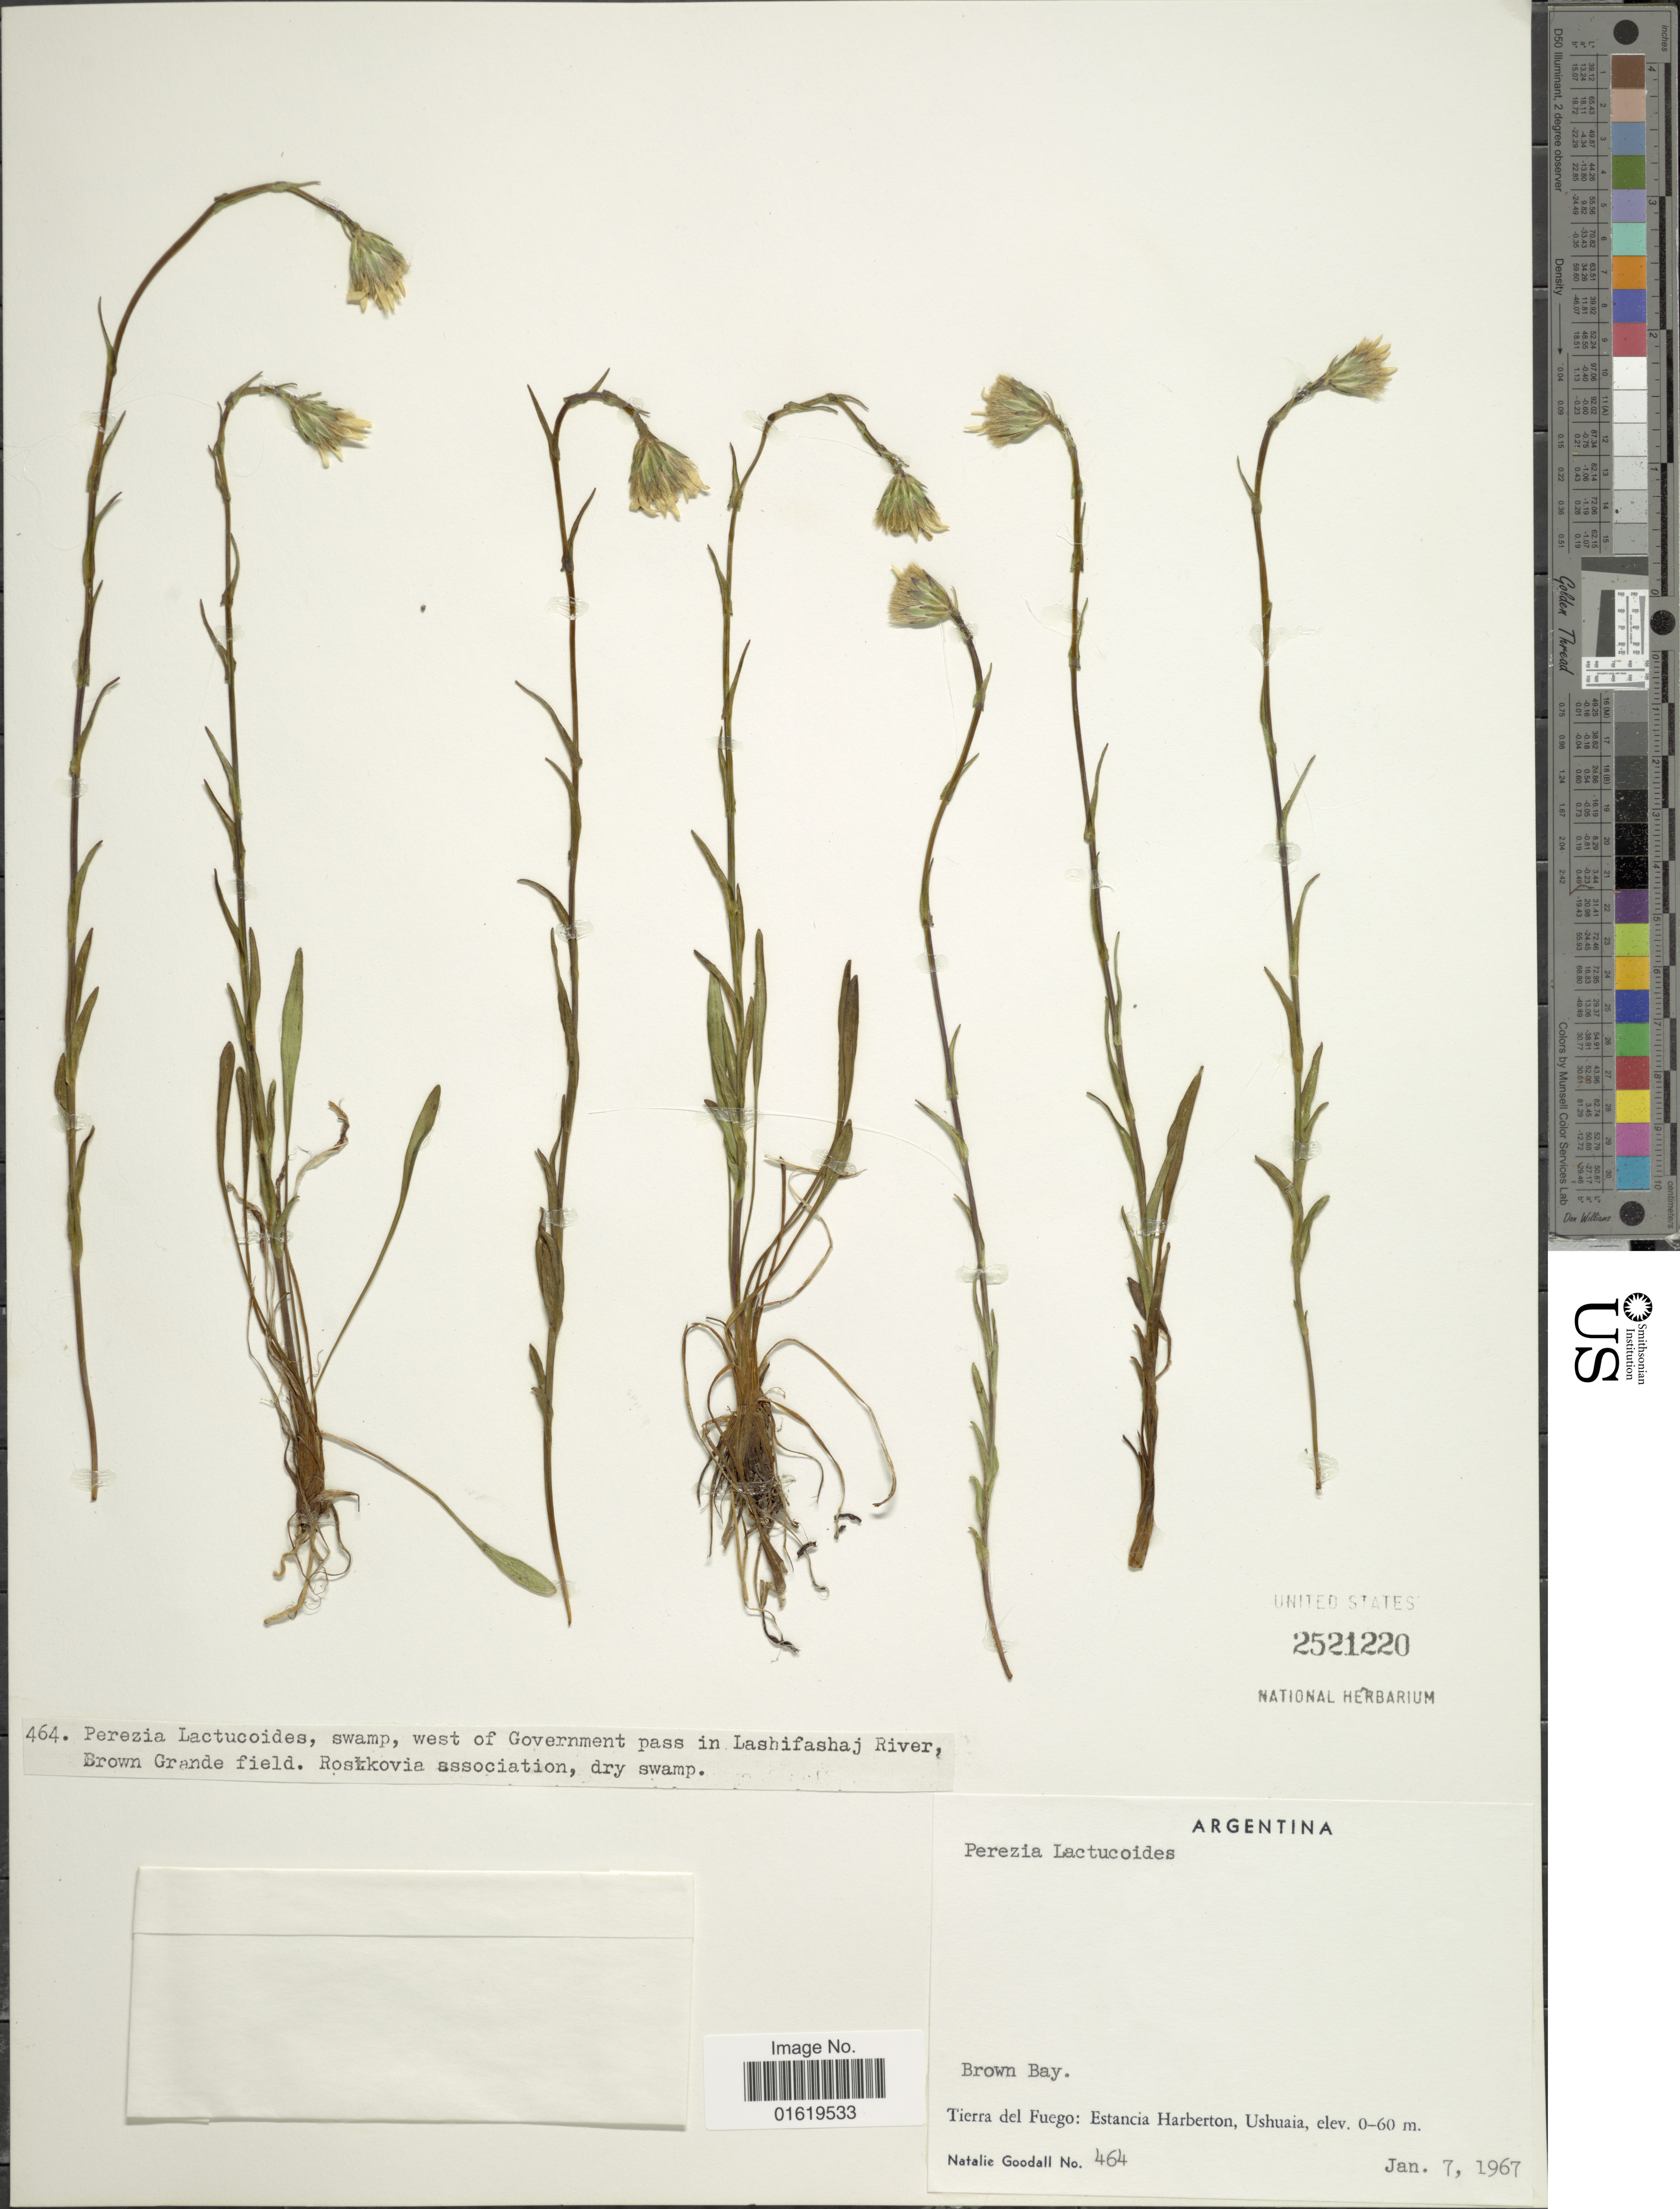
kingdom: Plantae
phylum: Tracheophyta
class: Magnoliopsida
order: Asterales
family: Asteraceae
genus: Perezia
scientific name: Perezia lactucoides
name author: (Vahl) Less.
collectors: N. Goodall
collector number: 464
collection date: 1967-01-07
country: Argentina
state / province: Tierra del Fuego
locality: Brown Bay. Tierra del Fuego: Estancia Harberton, Ushuaia.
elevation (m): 0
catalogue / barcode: US 2521220